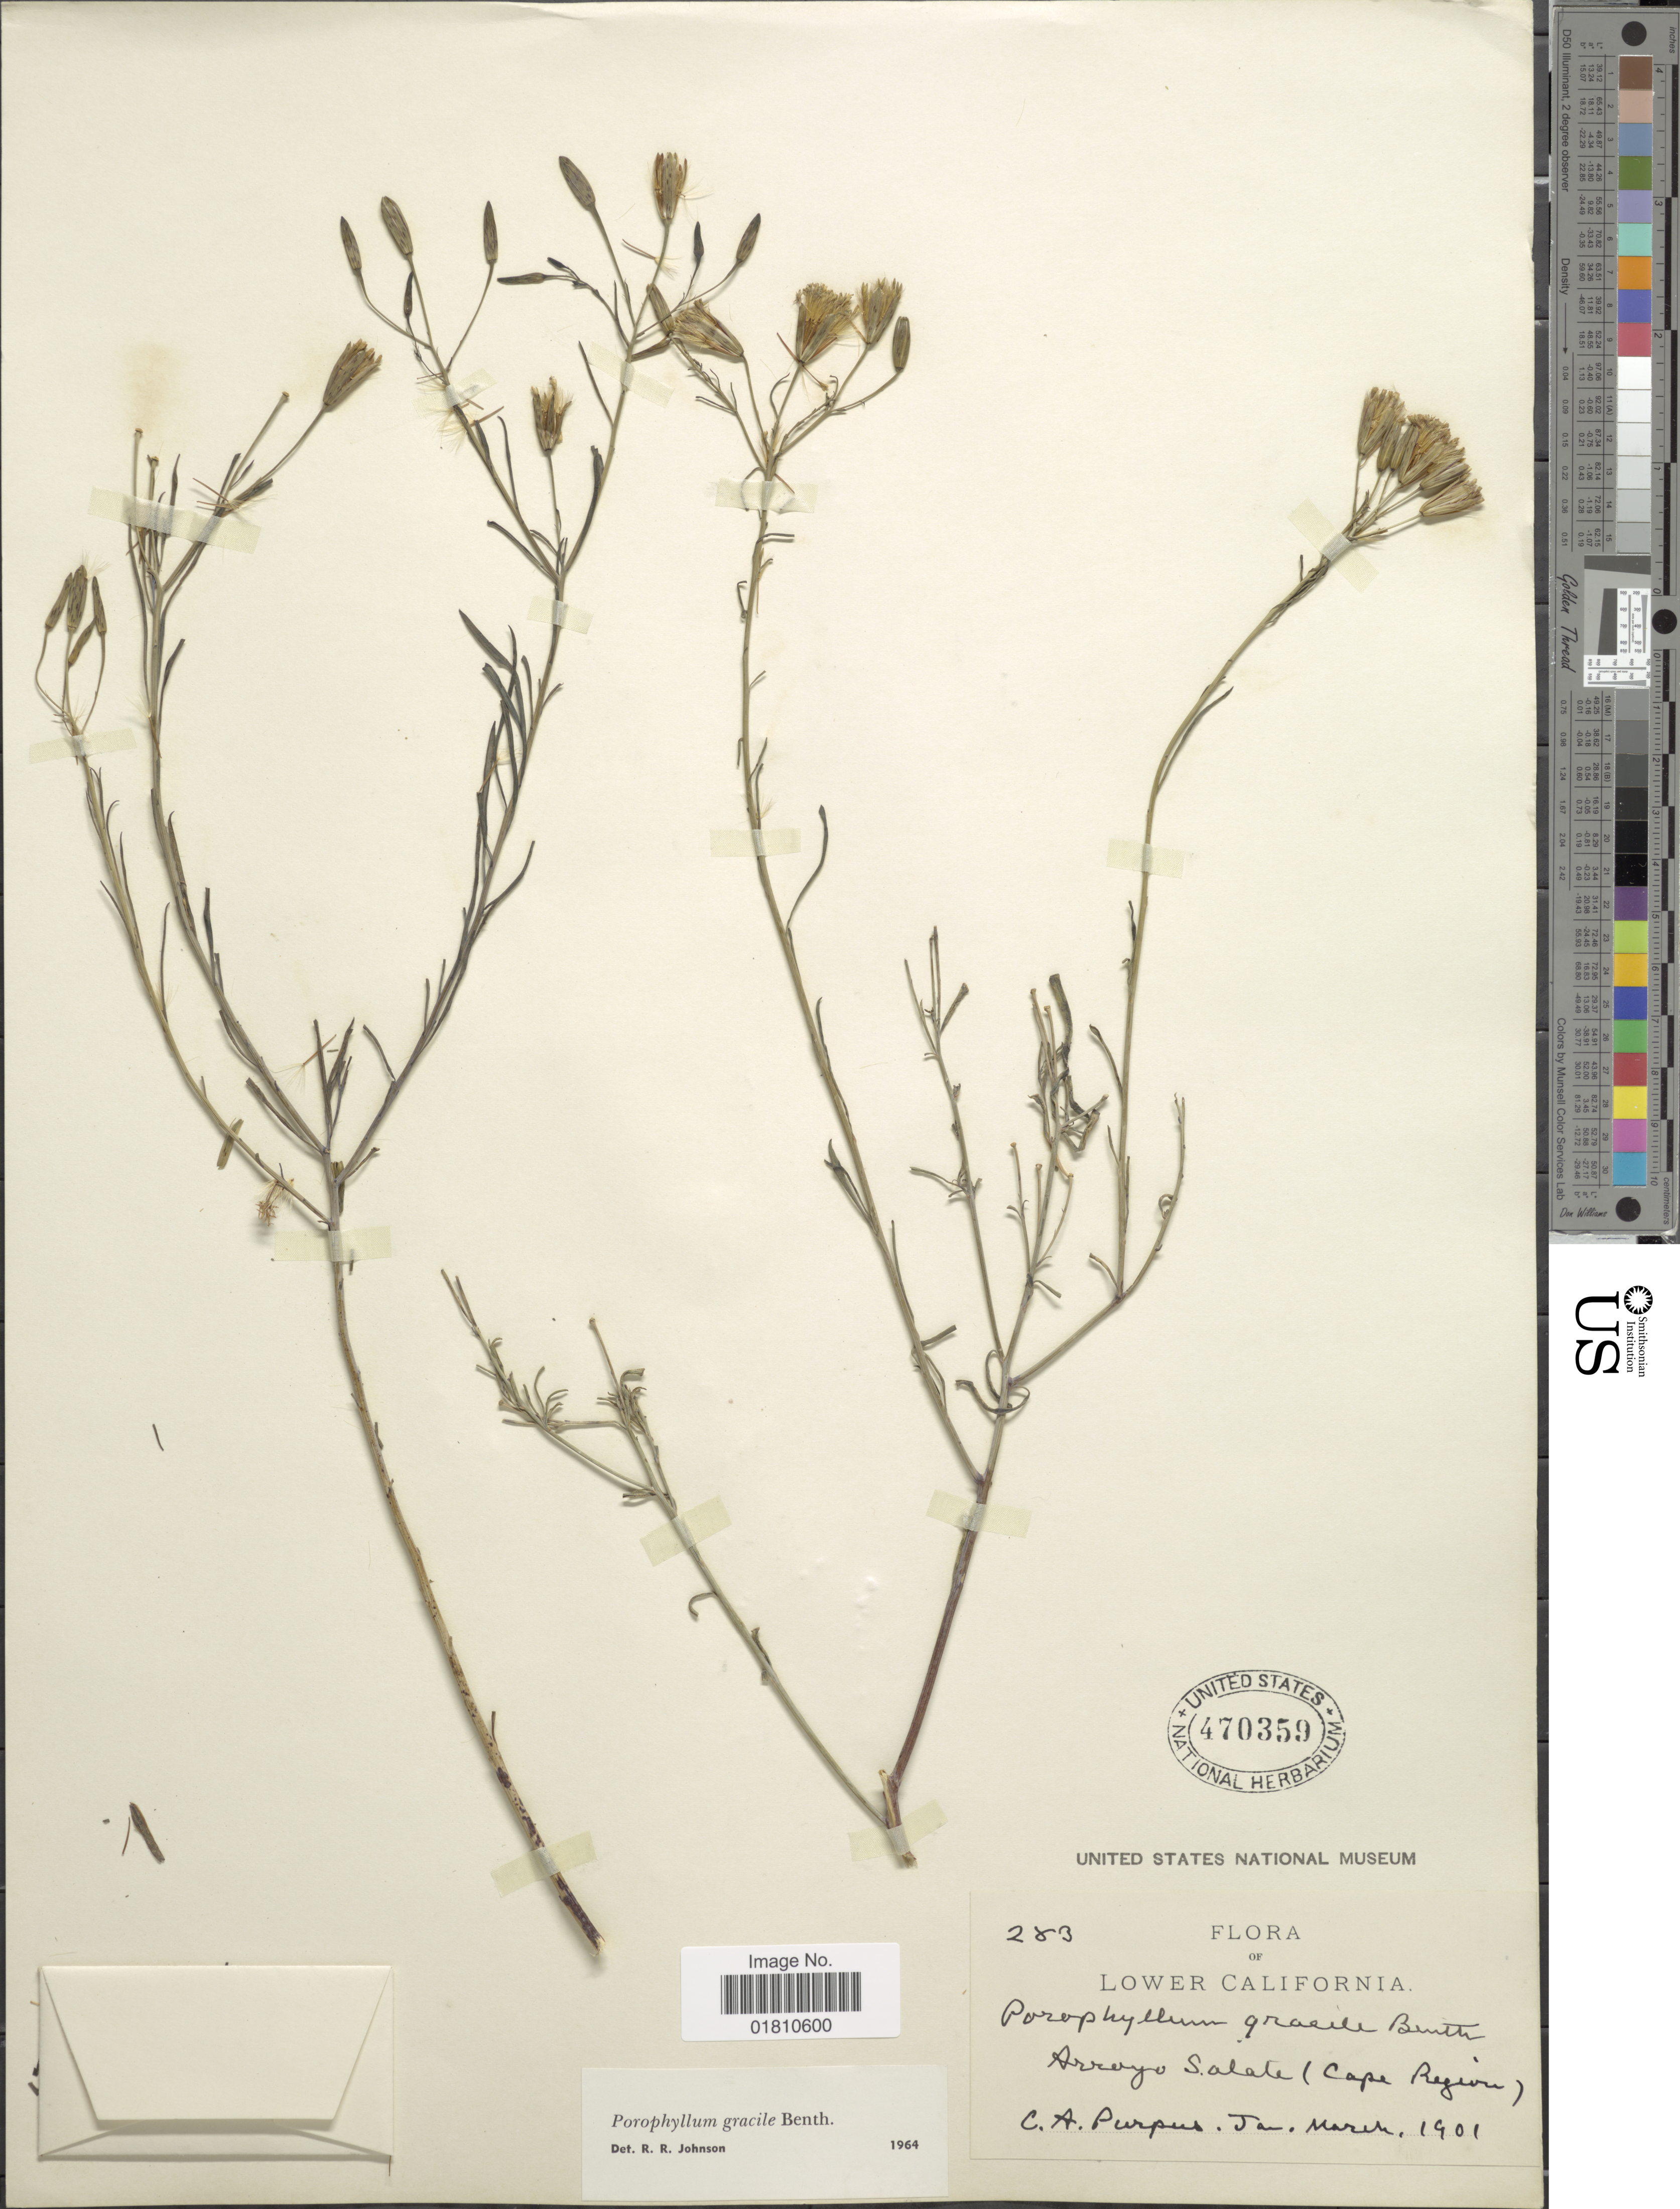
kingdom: Plantae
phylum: Tracheophyta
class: Magnoliopsida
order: Asterales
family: Asteraceae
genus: Porophyllum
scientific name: Porophyllum gracile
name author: Benth.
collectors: C. A. Purpus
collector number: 283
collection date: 1901-01/1901-03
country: Mexico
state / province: Baja California Sur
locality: Lower California, Arroyo Salate (Cape Region).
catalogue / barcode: US 470359